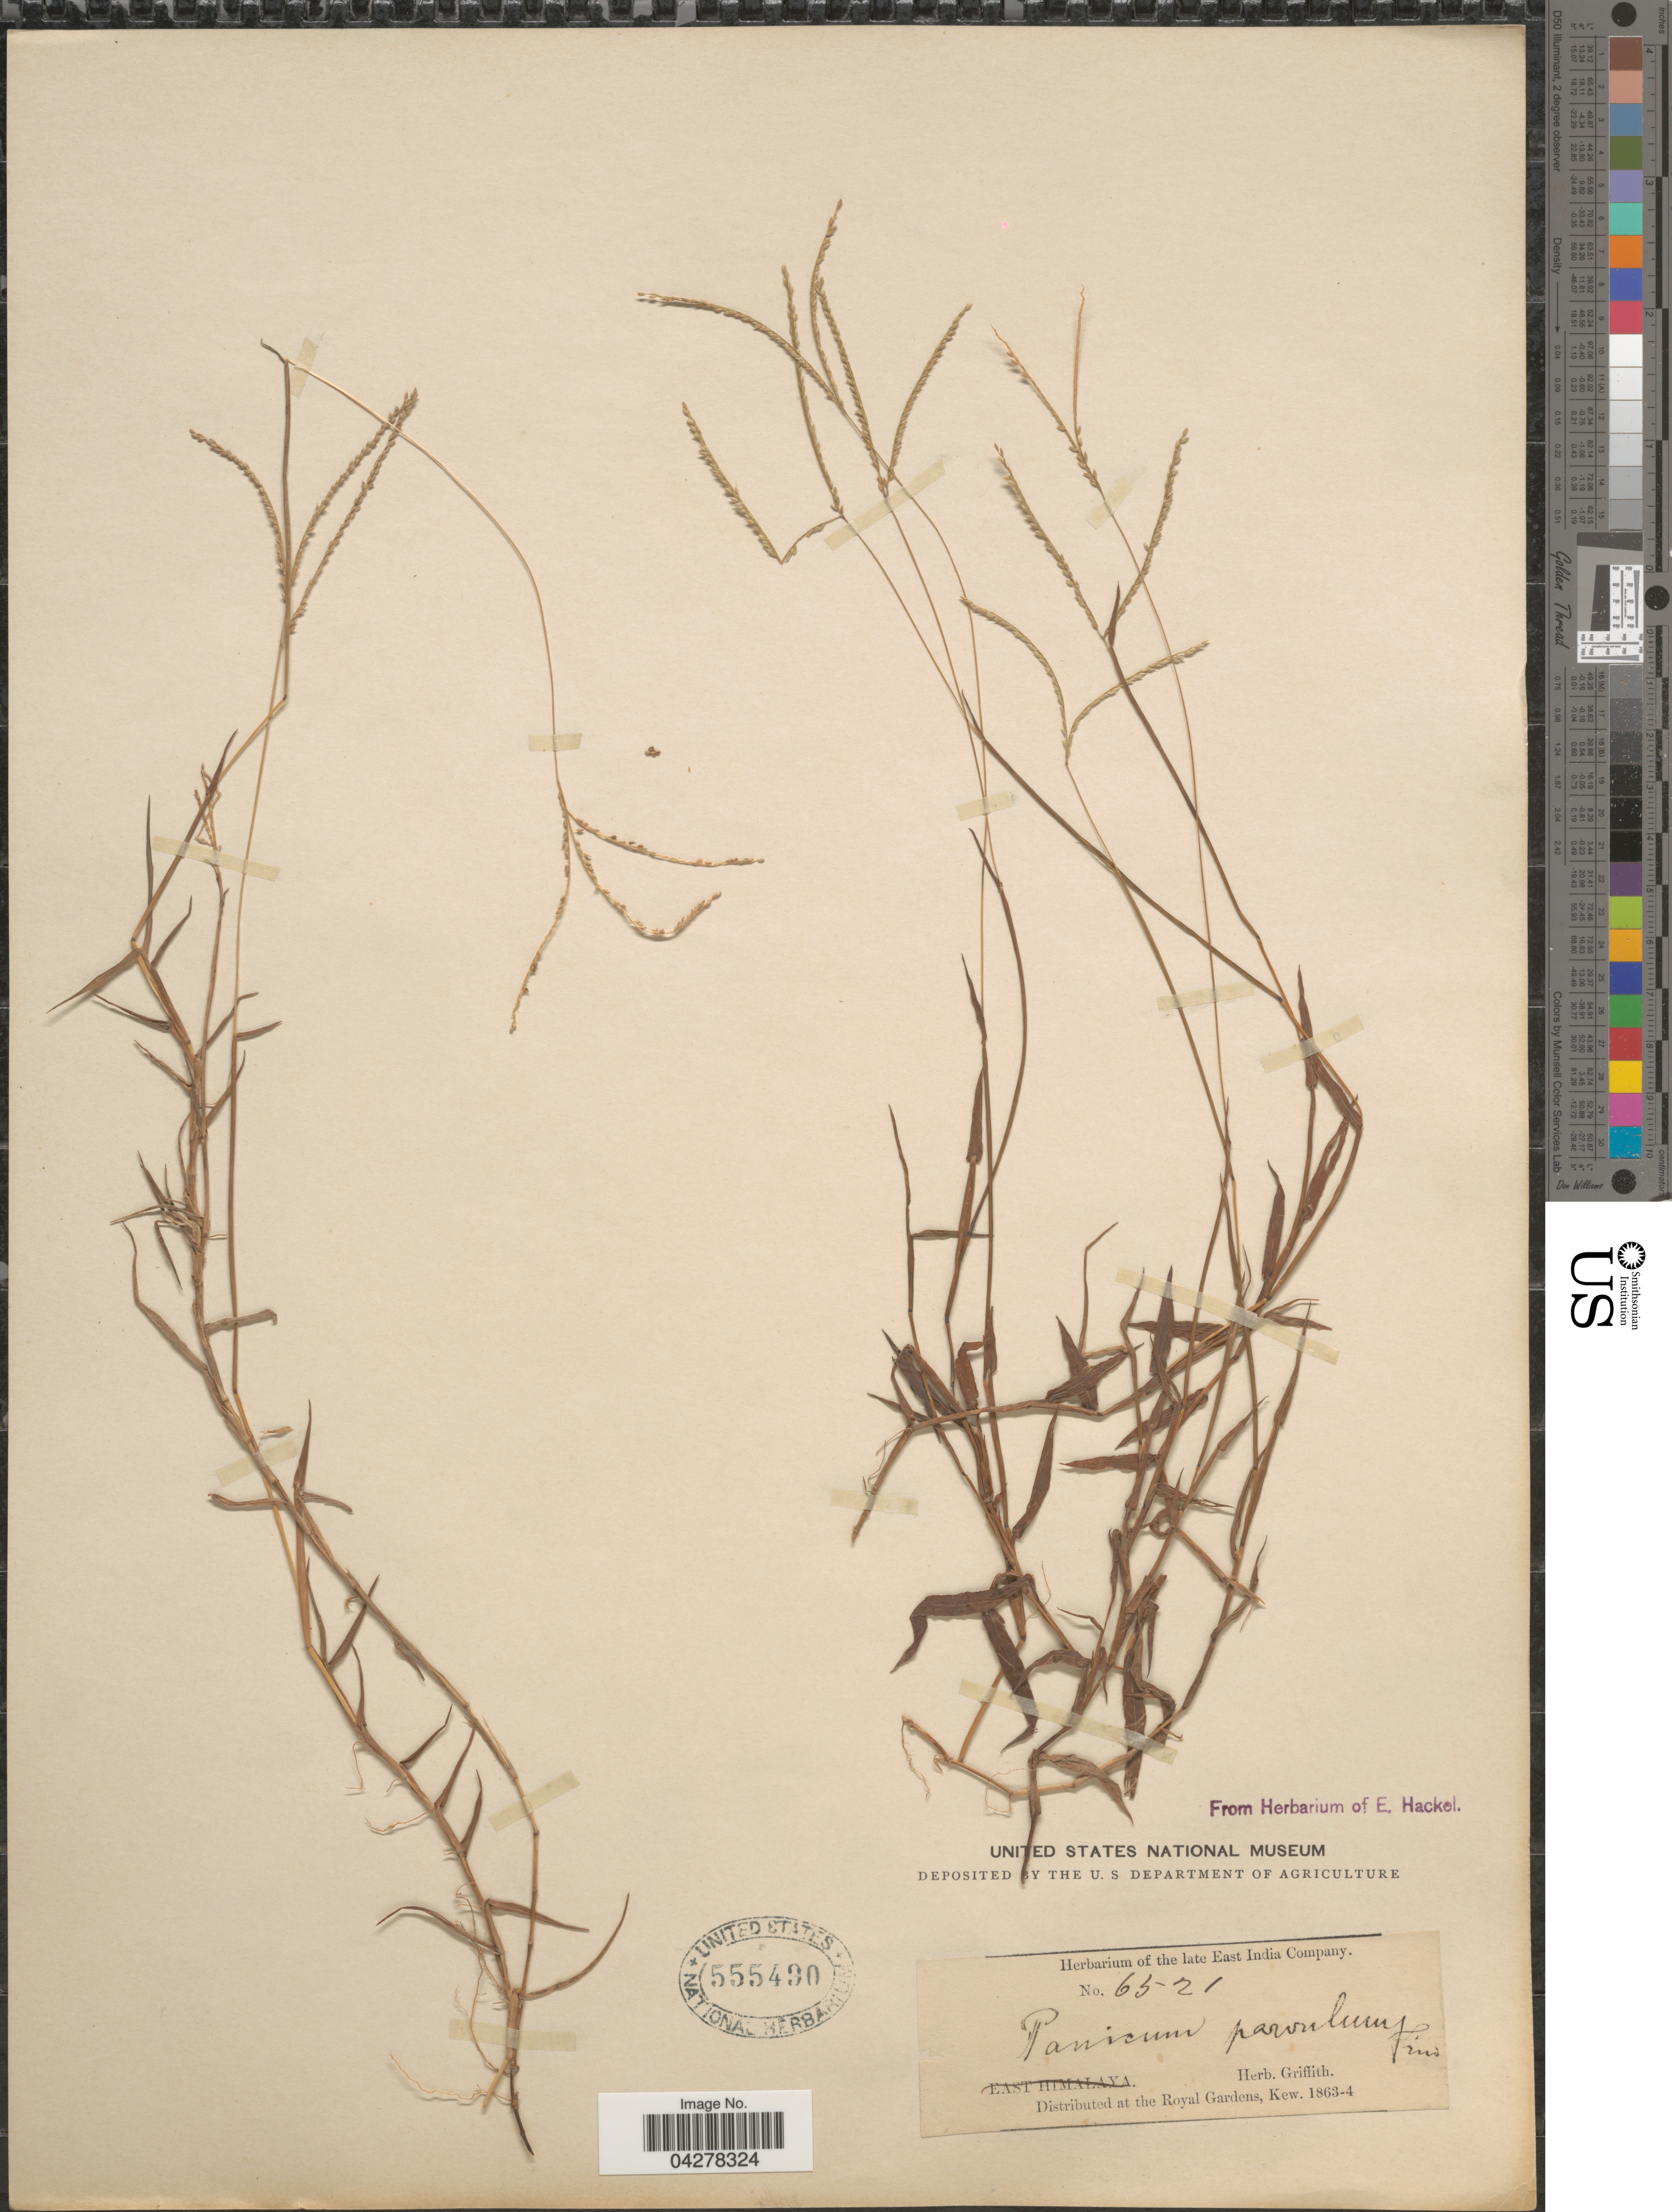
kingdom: Plantae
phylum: Tracheophyta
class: Liliopsida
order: Poales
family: Poaceae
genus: Digitaria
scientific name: Digitaria longiflora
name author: (Retz.) Pers.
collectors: ex herb. Griffith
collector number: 6521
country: India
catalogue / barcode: US 555490